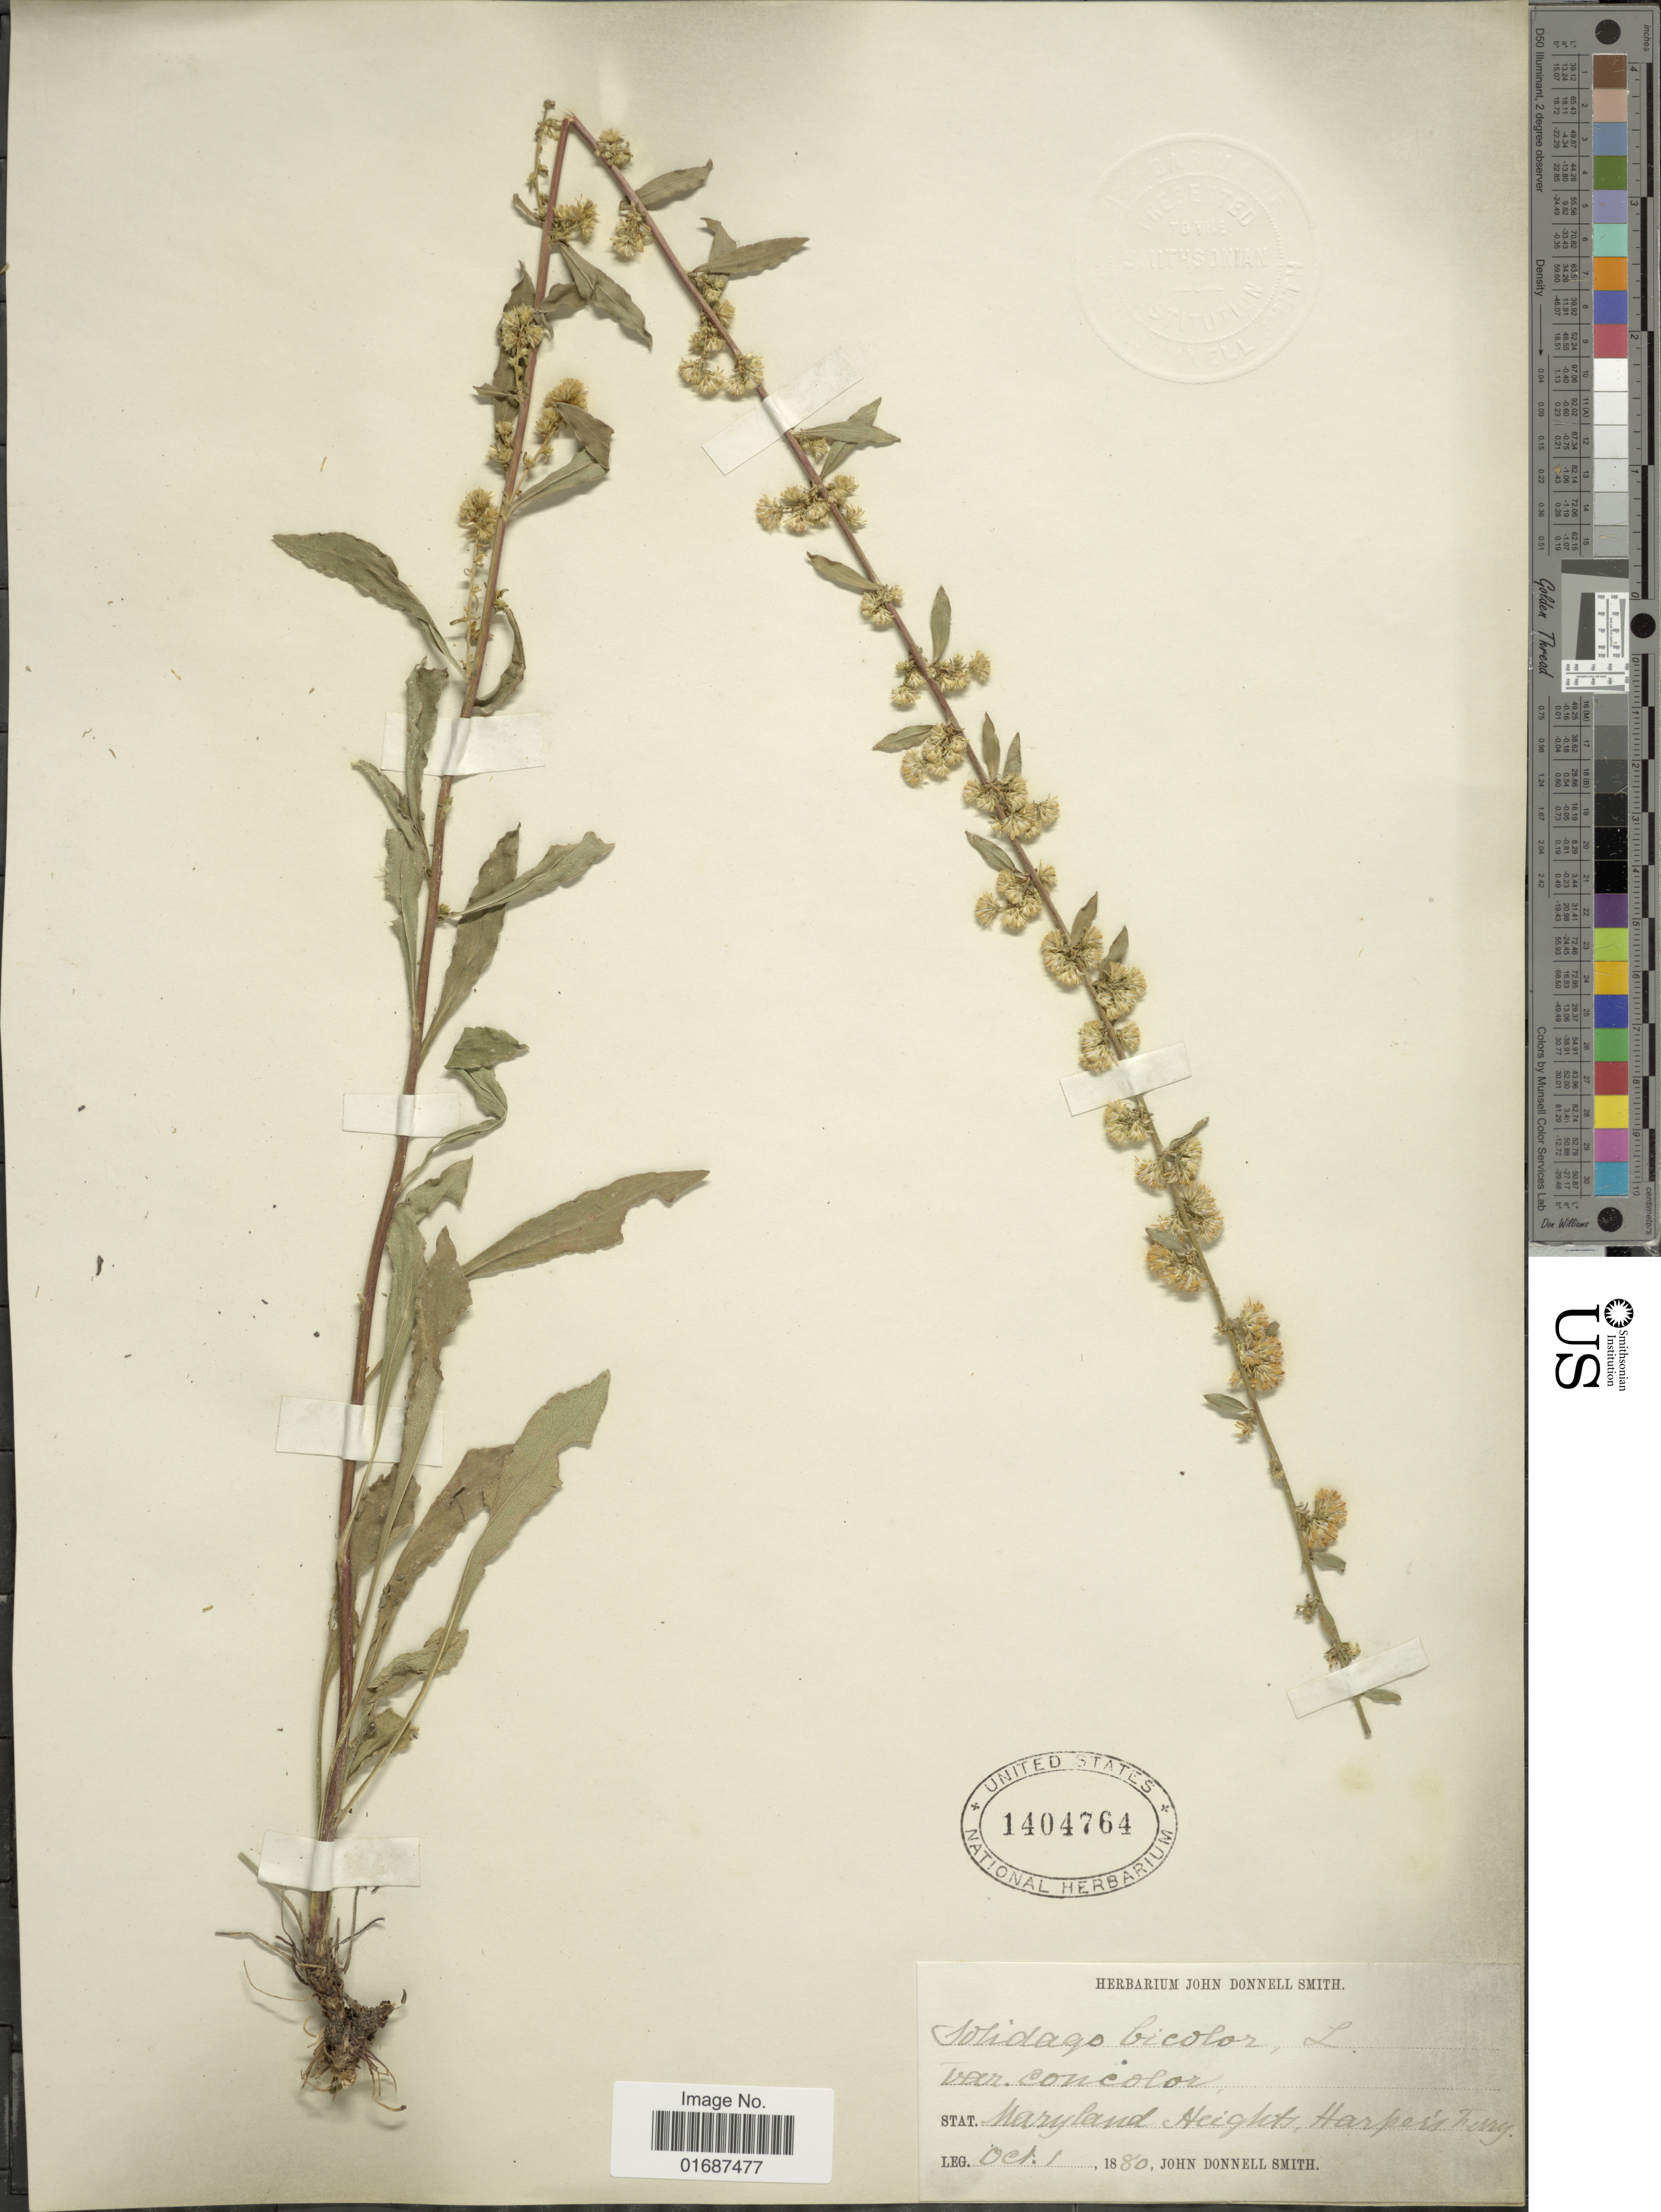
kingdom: Plantae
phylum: Tracheophyta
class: Magnoliopsida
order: Asterales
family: Asteraceae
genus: Solidago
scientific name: Solidago hispida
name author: Muhl. ex Willd.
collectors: J. Donnell Smith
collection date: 1880-10-01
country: United States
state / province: Maryland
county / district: Washngton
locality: Maryland Heights, Harper's Ferry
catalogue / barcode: US 1404764